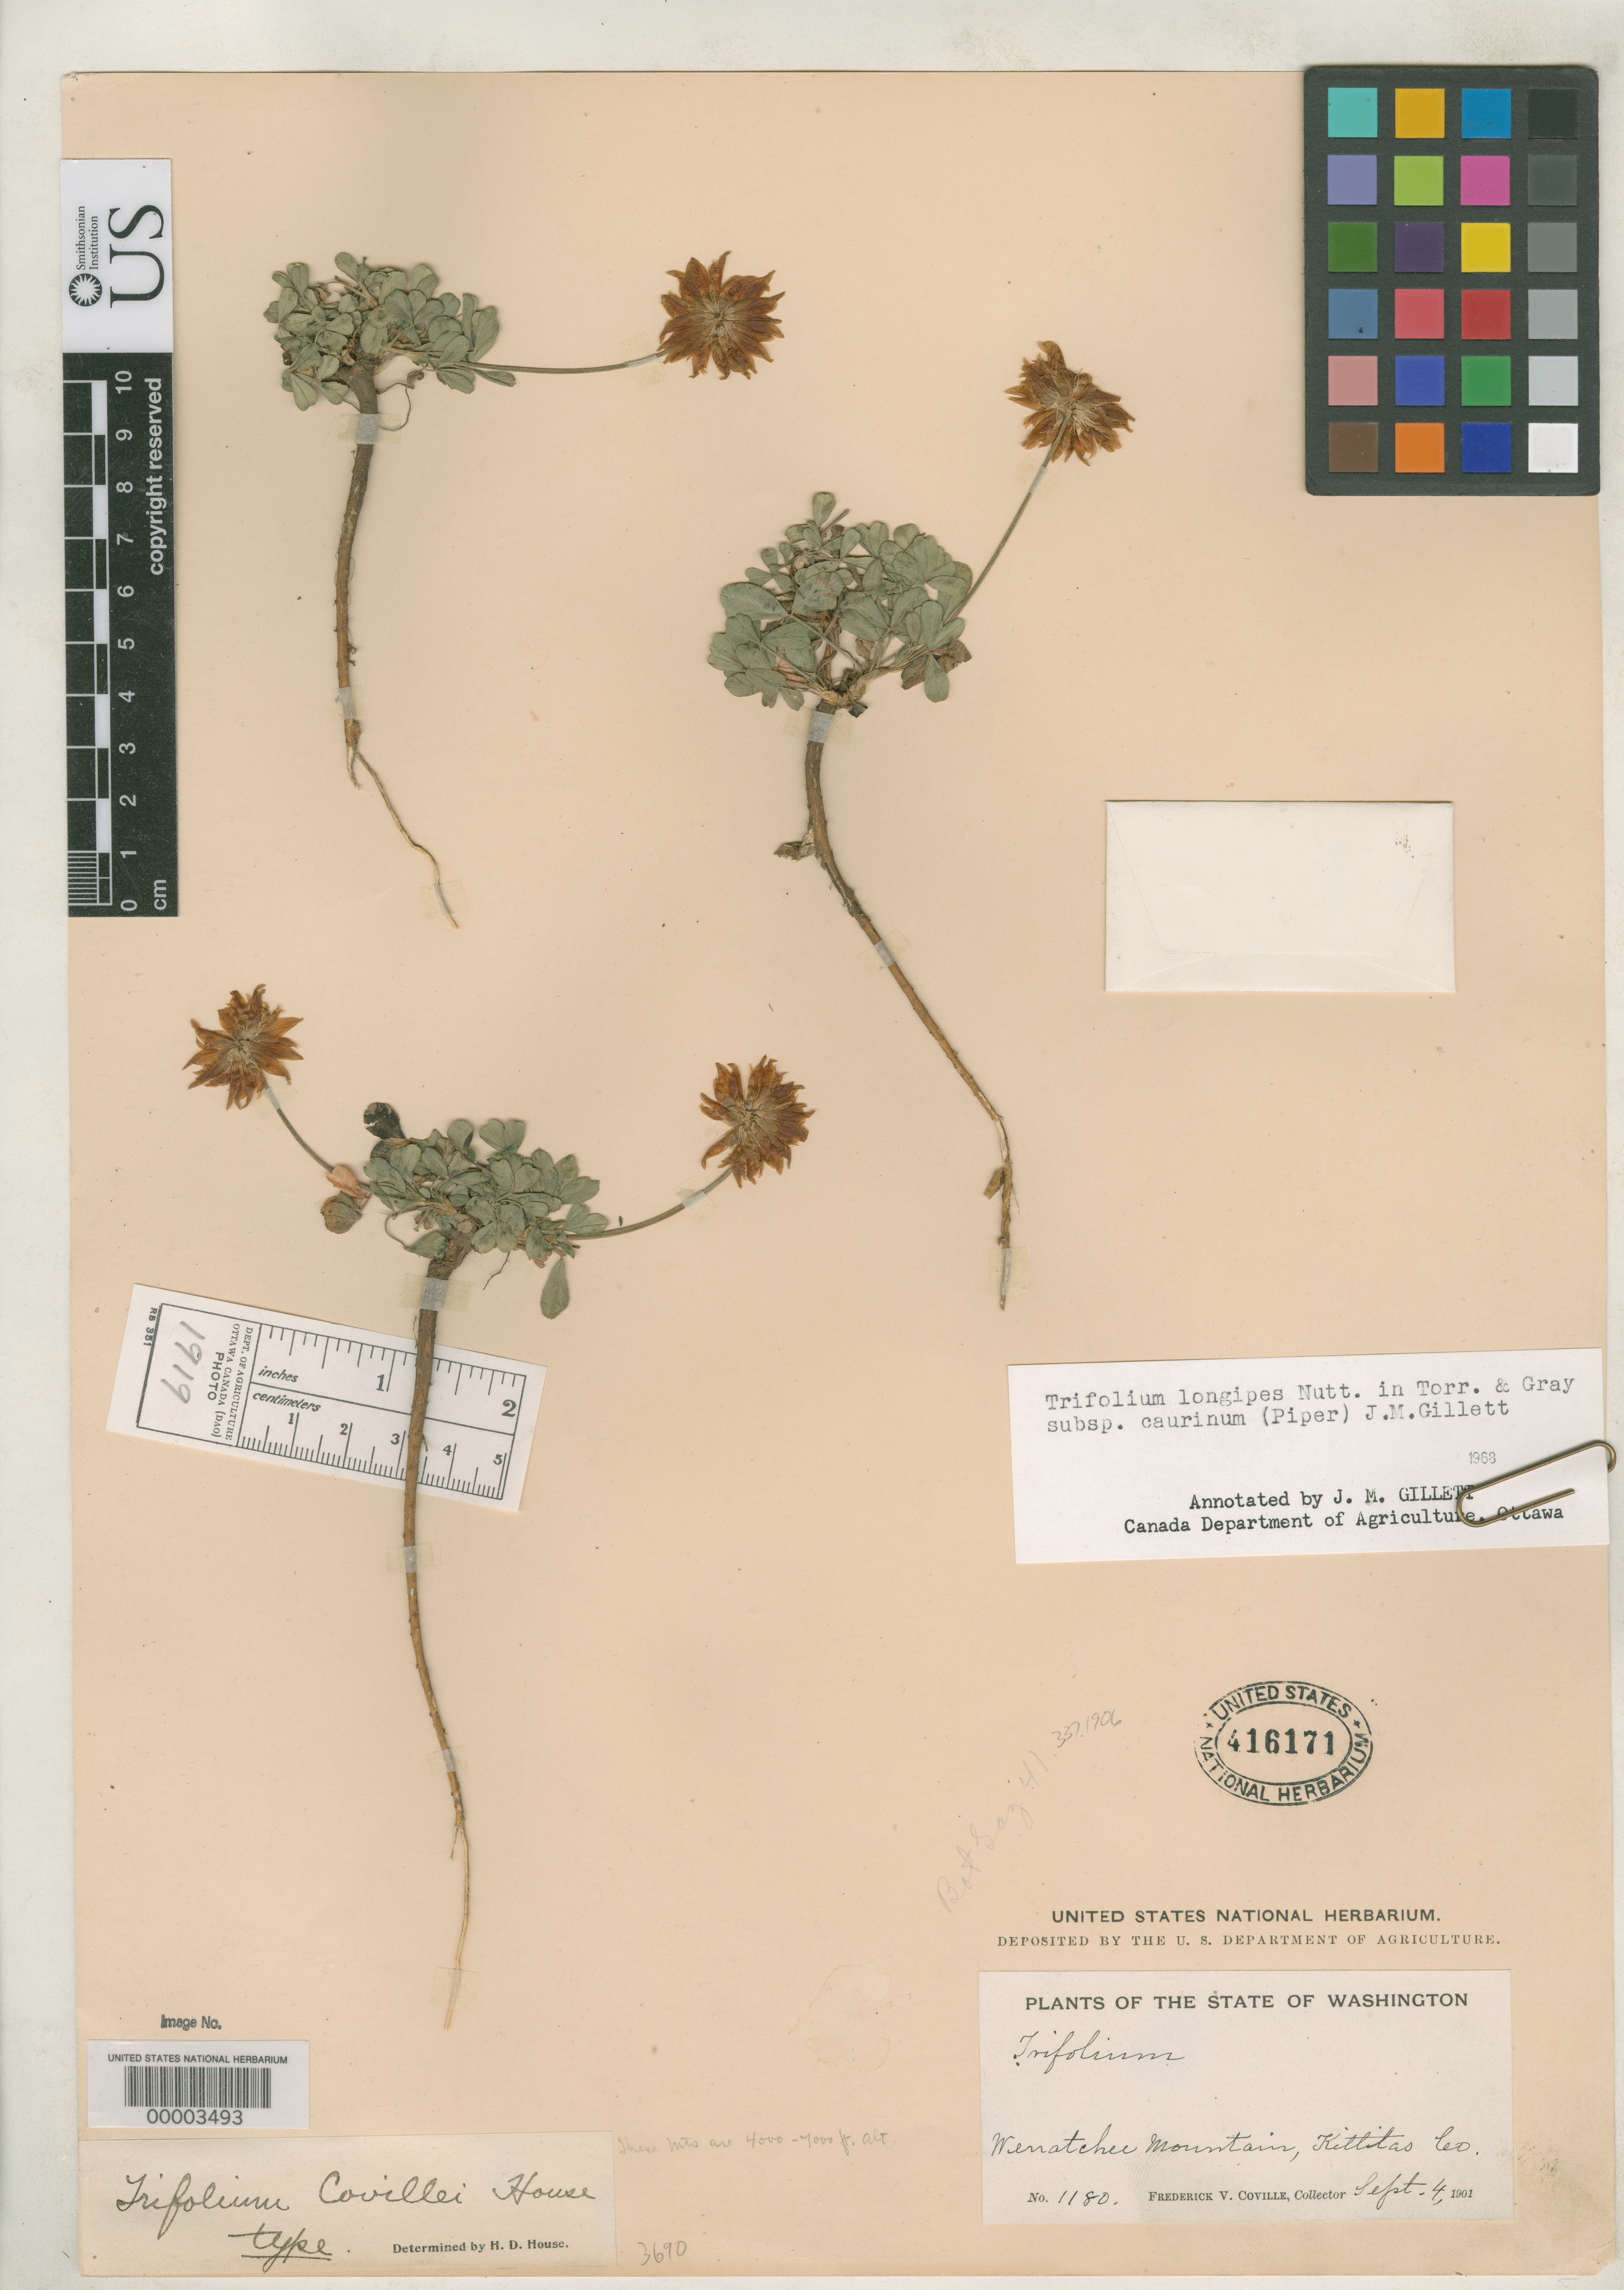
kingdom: Plantae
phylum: Tracheophyta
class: Magnoliopsida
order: Fabales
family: Fabaceae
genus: Trifolium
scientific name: Trifolium covillei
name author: House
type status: Holotype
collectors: F. V. Coville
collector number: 1180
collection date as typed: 04 Sep 1901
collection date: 1901-09-04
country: United States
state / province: Washington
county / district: Kittitas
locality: Wenatchee Mountains.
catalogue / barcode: US 416171